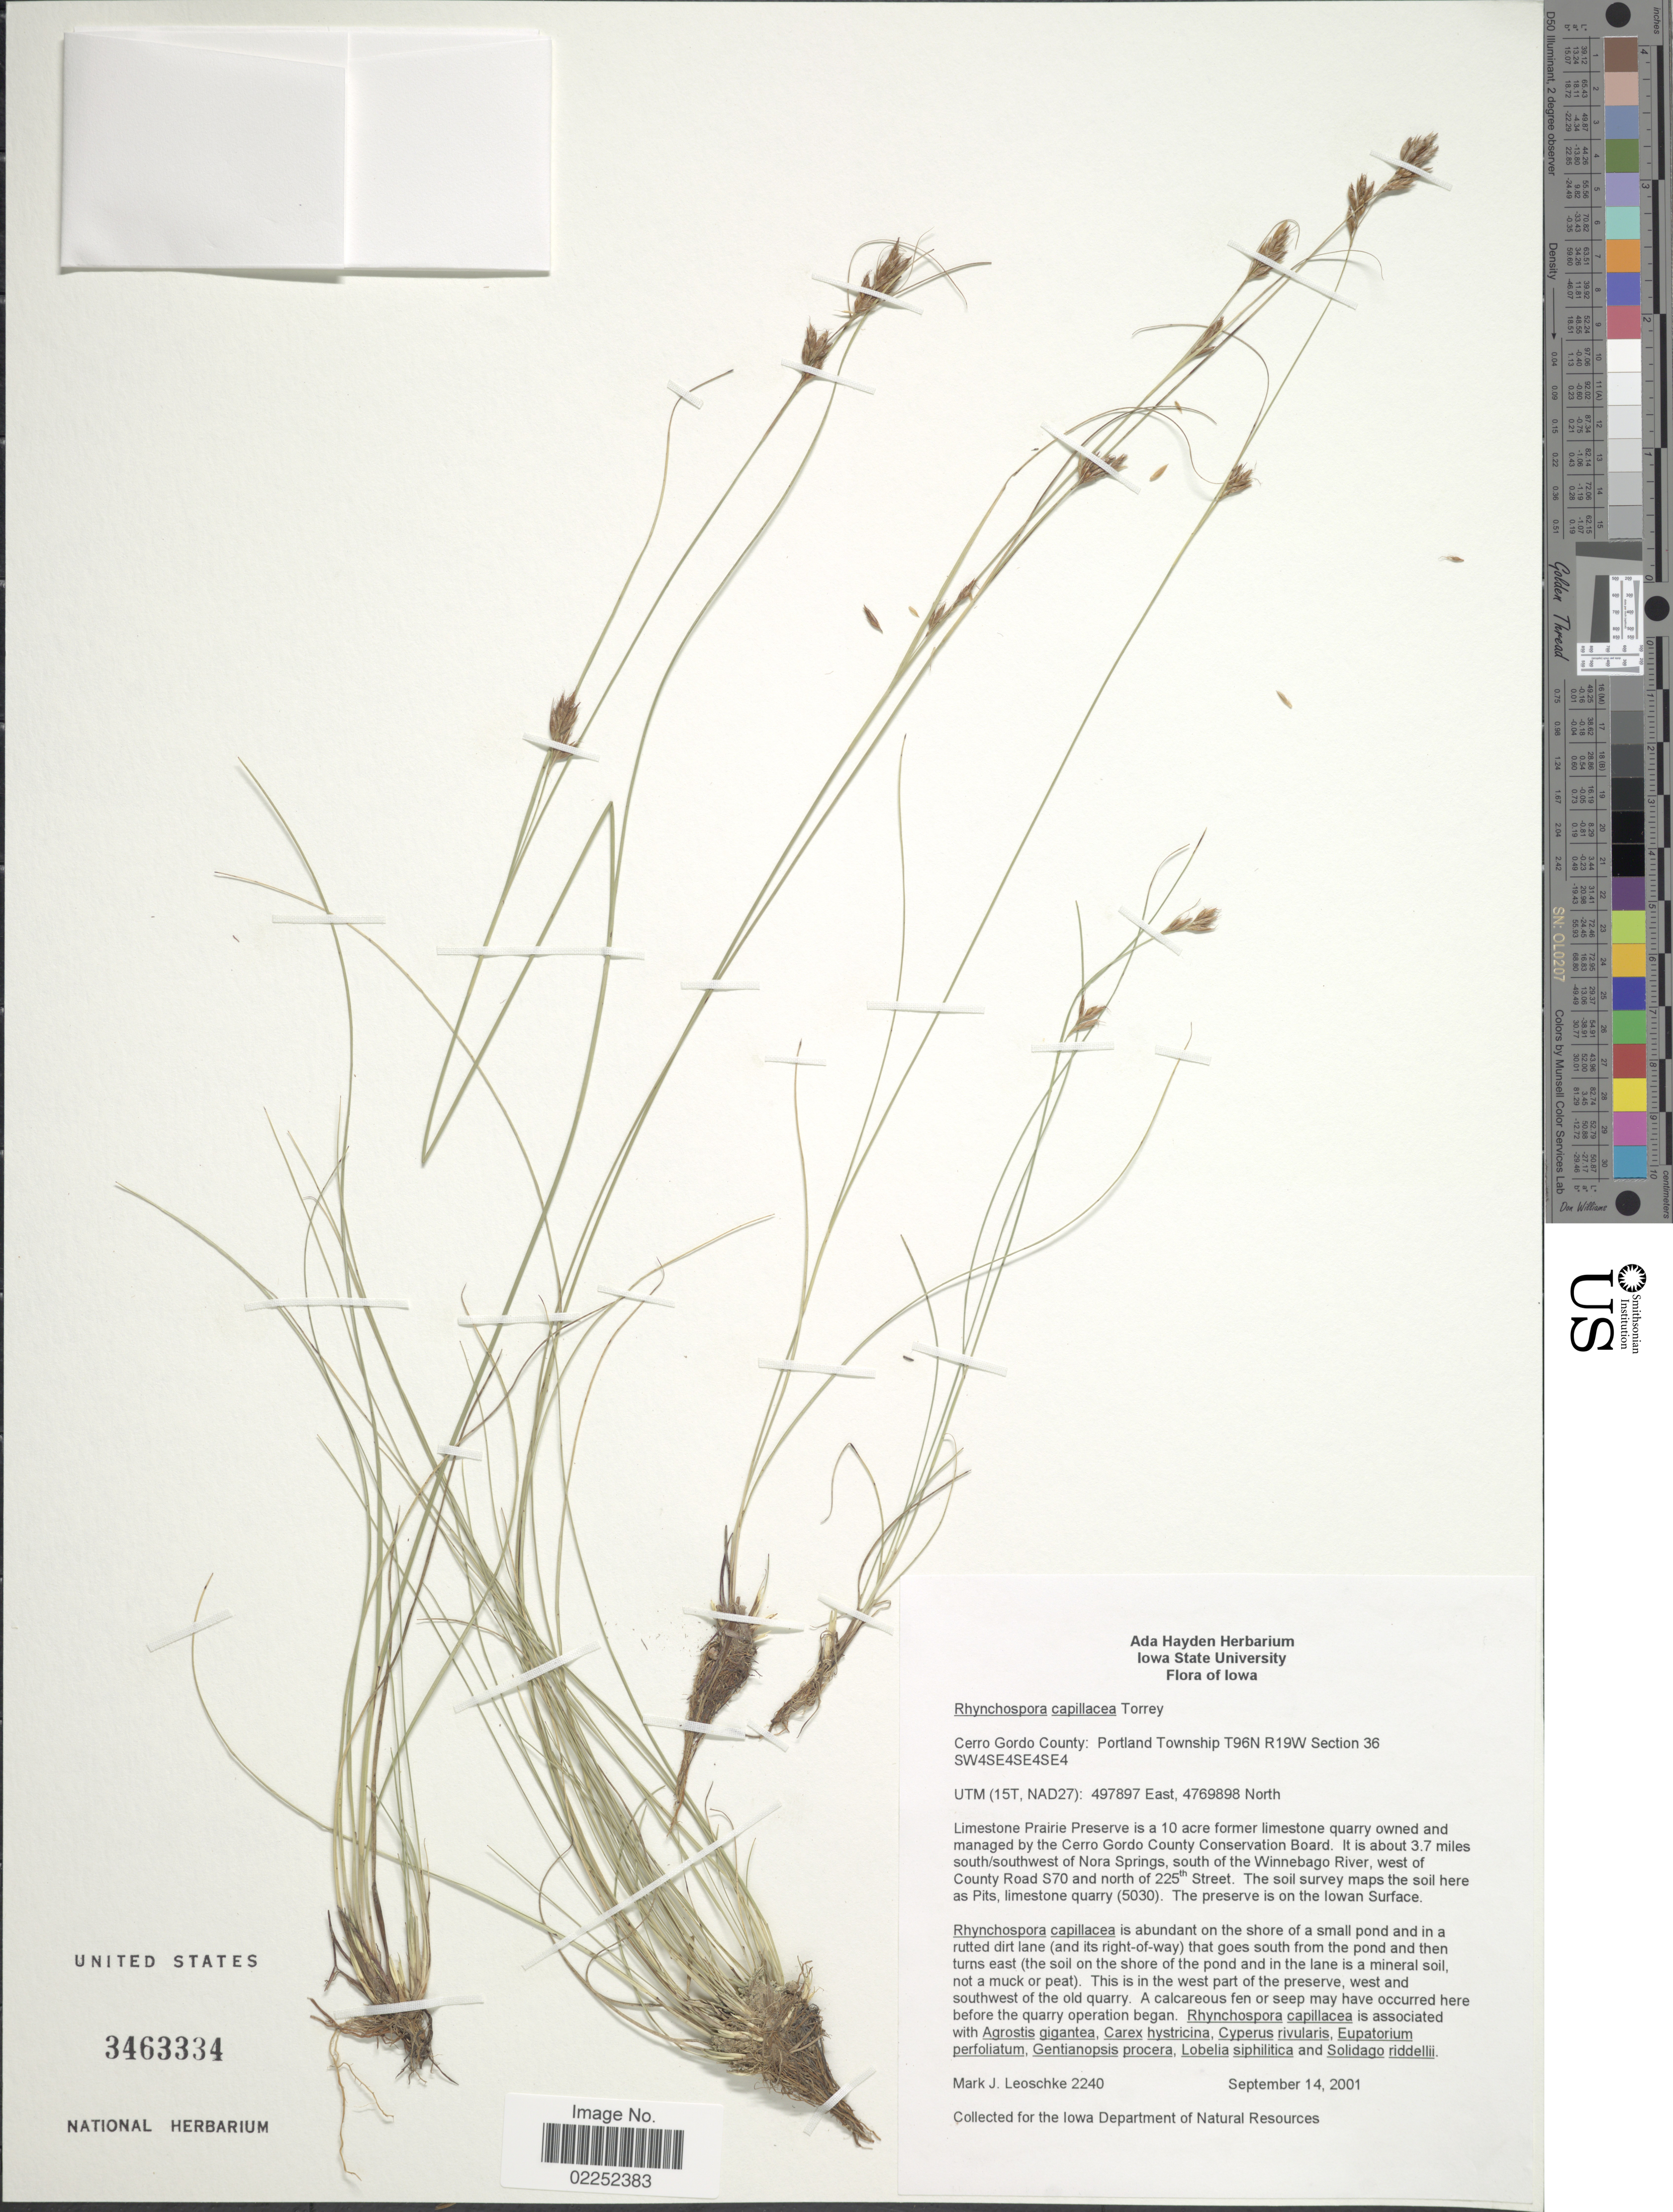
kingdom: Plantae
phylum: Tracheophyta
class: Liliopsida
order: Poales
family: Cyperaceae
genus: Rhynchospora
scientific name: Rhynchospora capillacea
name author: Torr.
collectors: M. J. Leoschke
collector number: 2240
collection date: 2001-09-14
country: United States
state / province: Iowa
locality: Cerro Gordo County: Portland Township T96N R19W Section 36 SW4SE4SE4SE4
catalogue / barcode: US 3463334